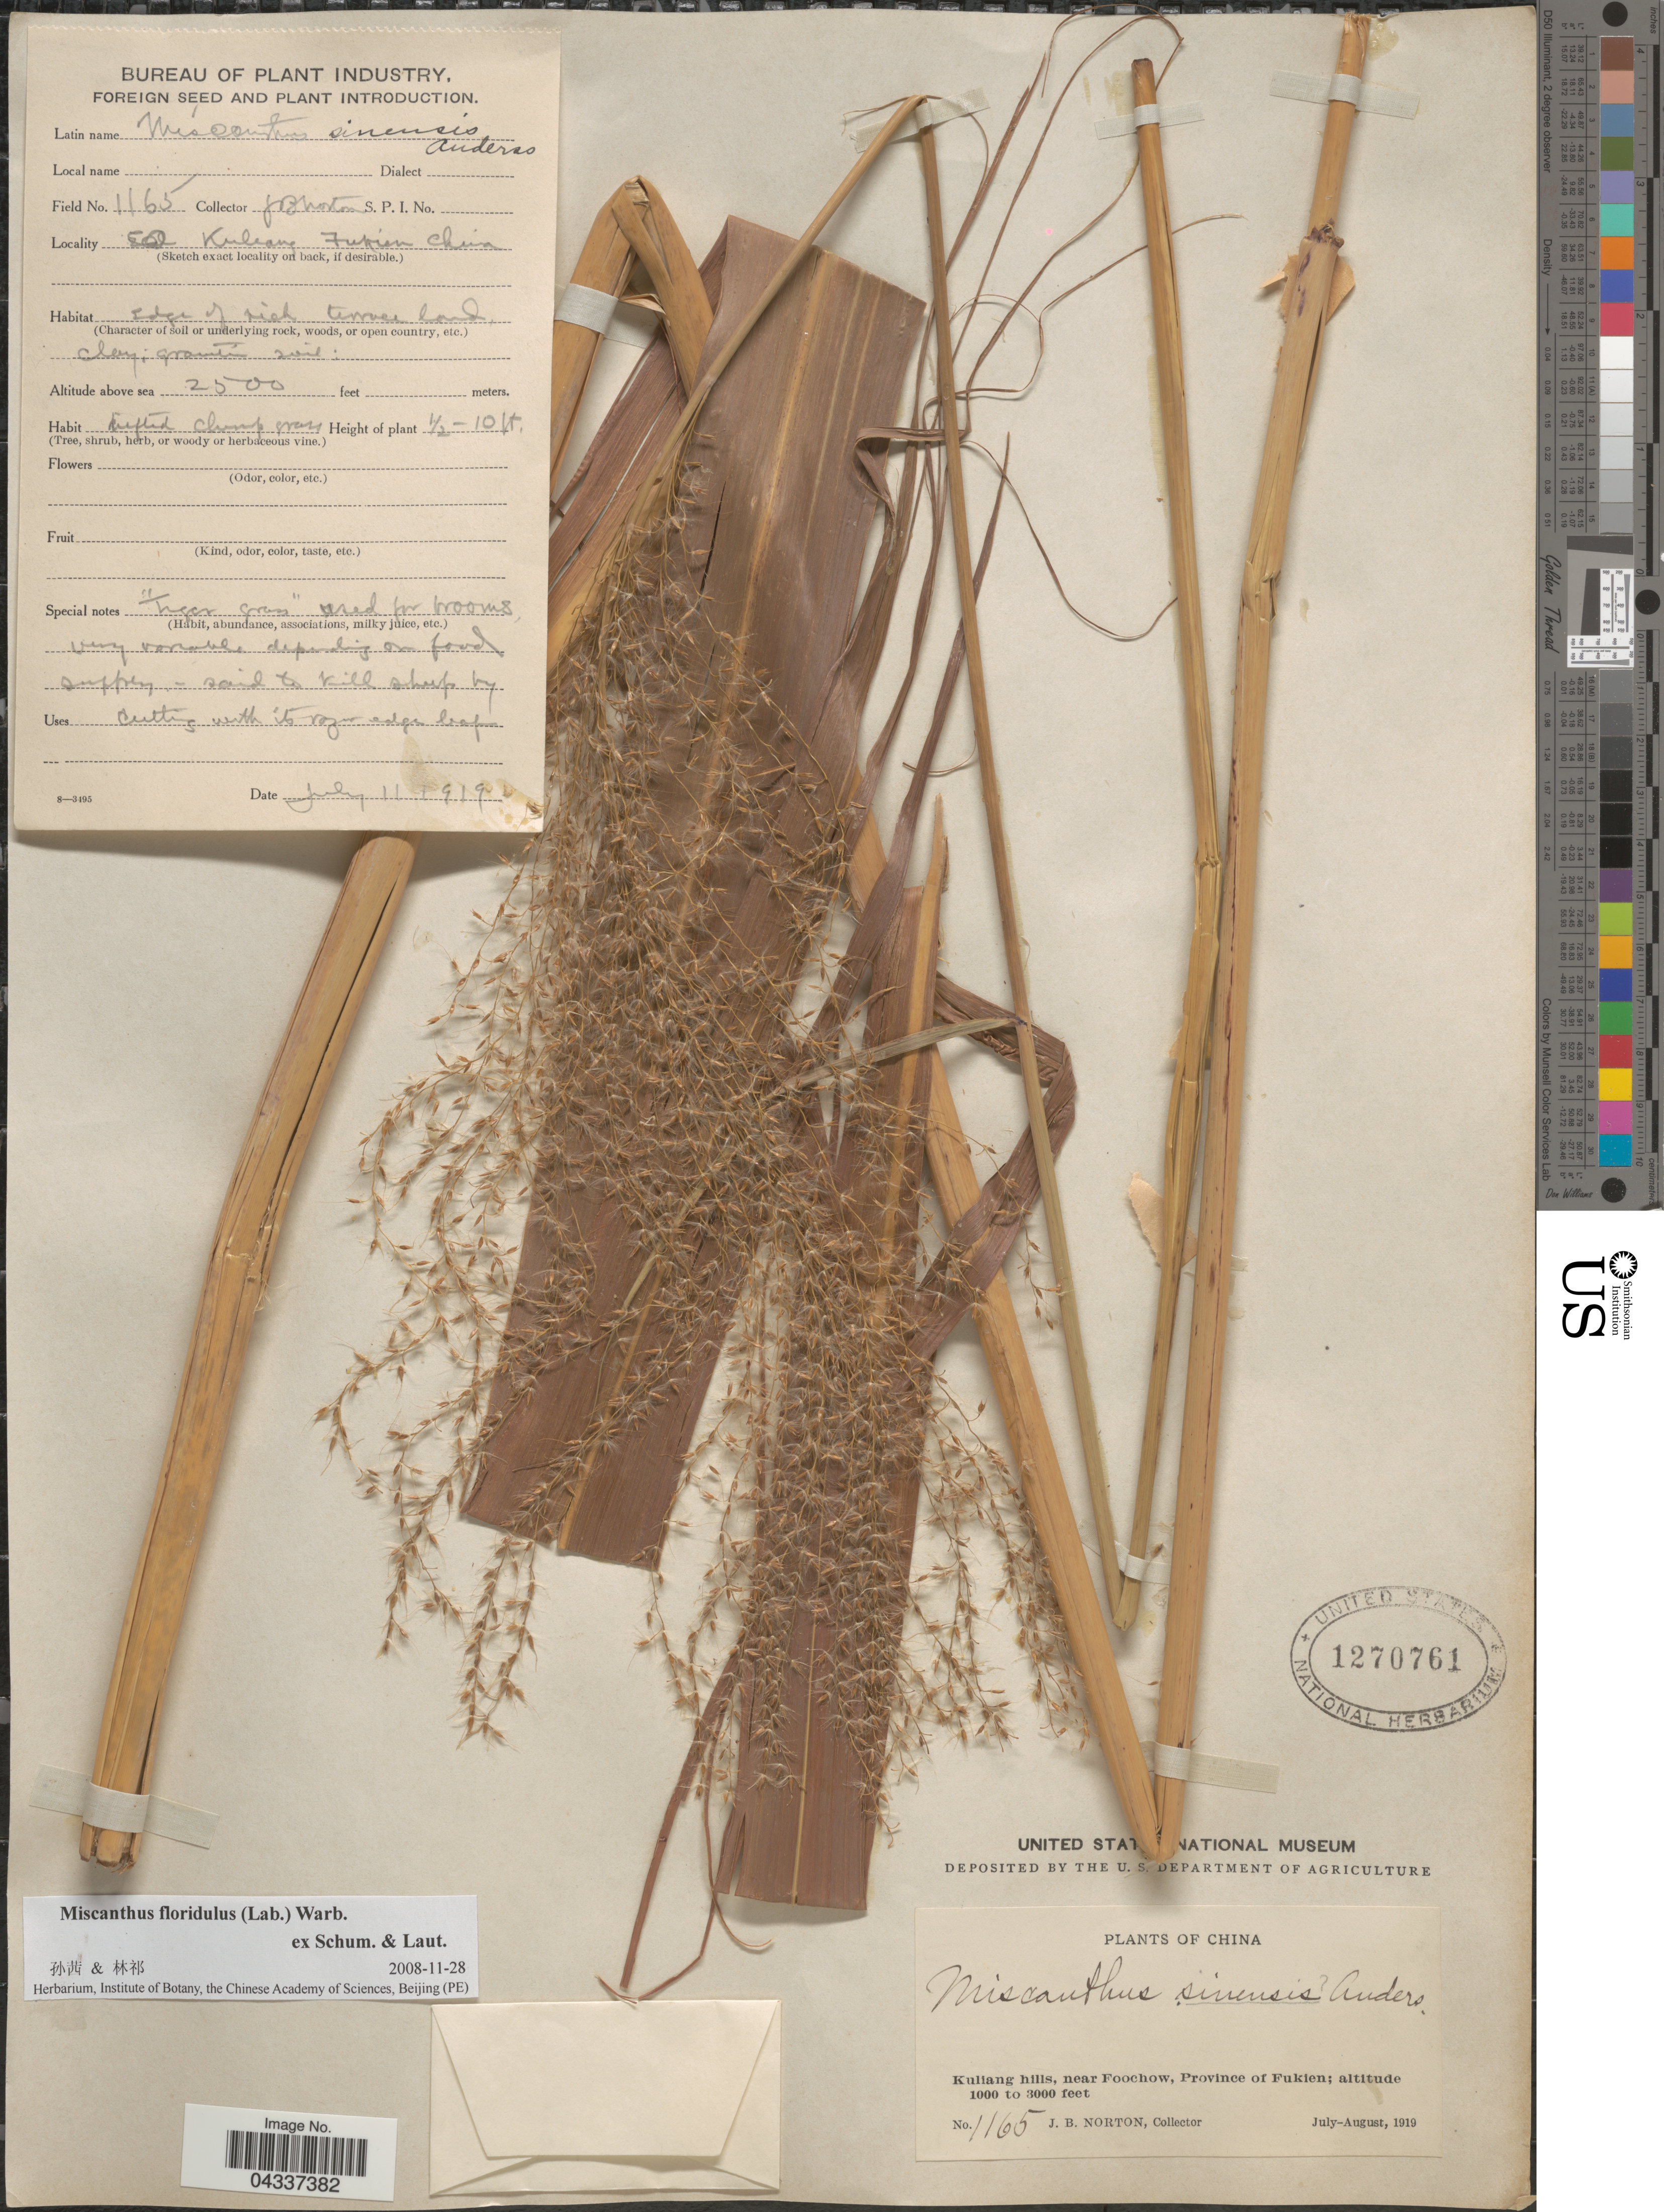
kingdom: Plantae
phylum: Tracheophyta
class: Liliopsida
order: Poales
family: Poaceae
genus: Miscanthus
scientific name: Miscanthus floridulus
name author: (Labill.) Warb.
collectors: J. B. Norton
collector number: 1165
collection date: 1919-07-11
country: China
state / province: Fujian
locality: Kuliang. Fukien. Kuliang hills, near Foochow, Province of Fukien.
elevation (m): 762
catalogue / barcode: US 1270761